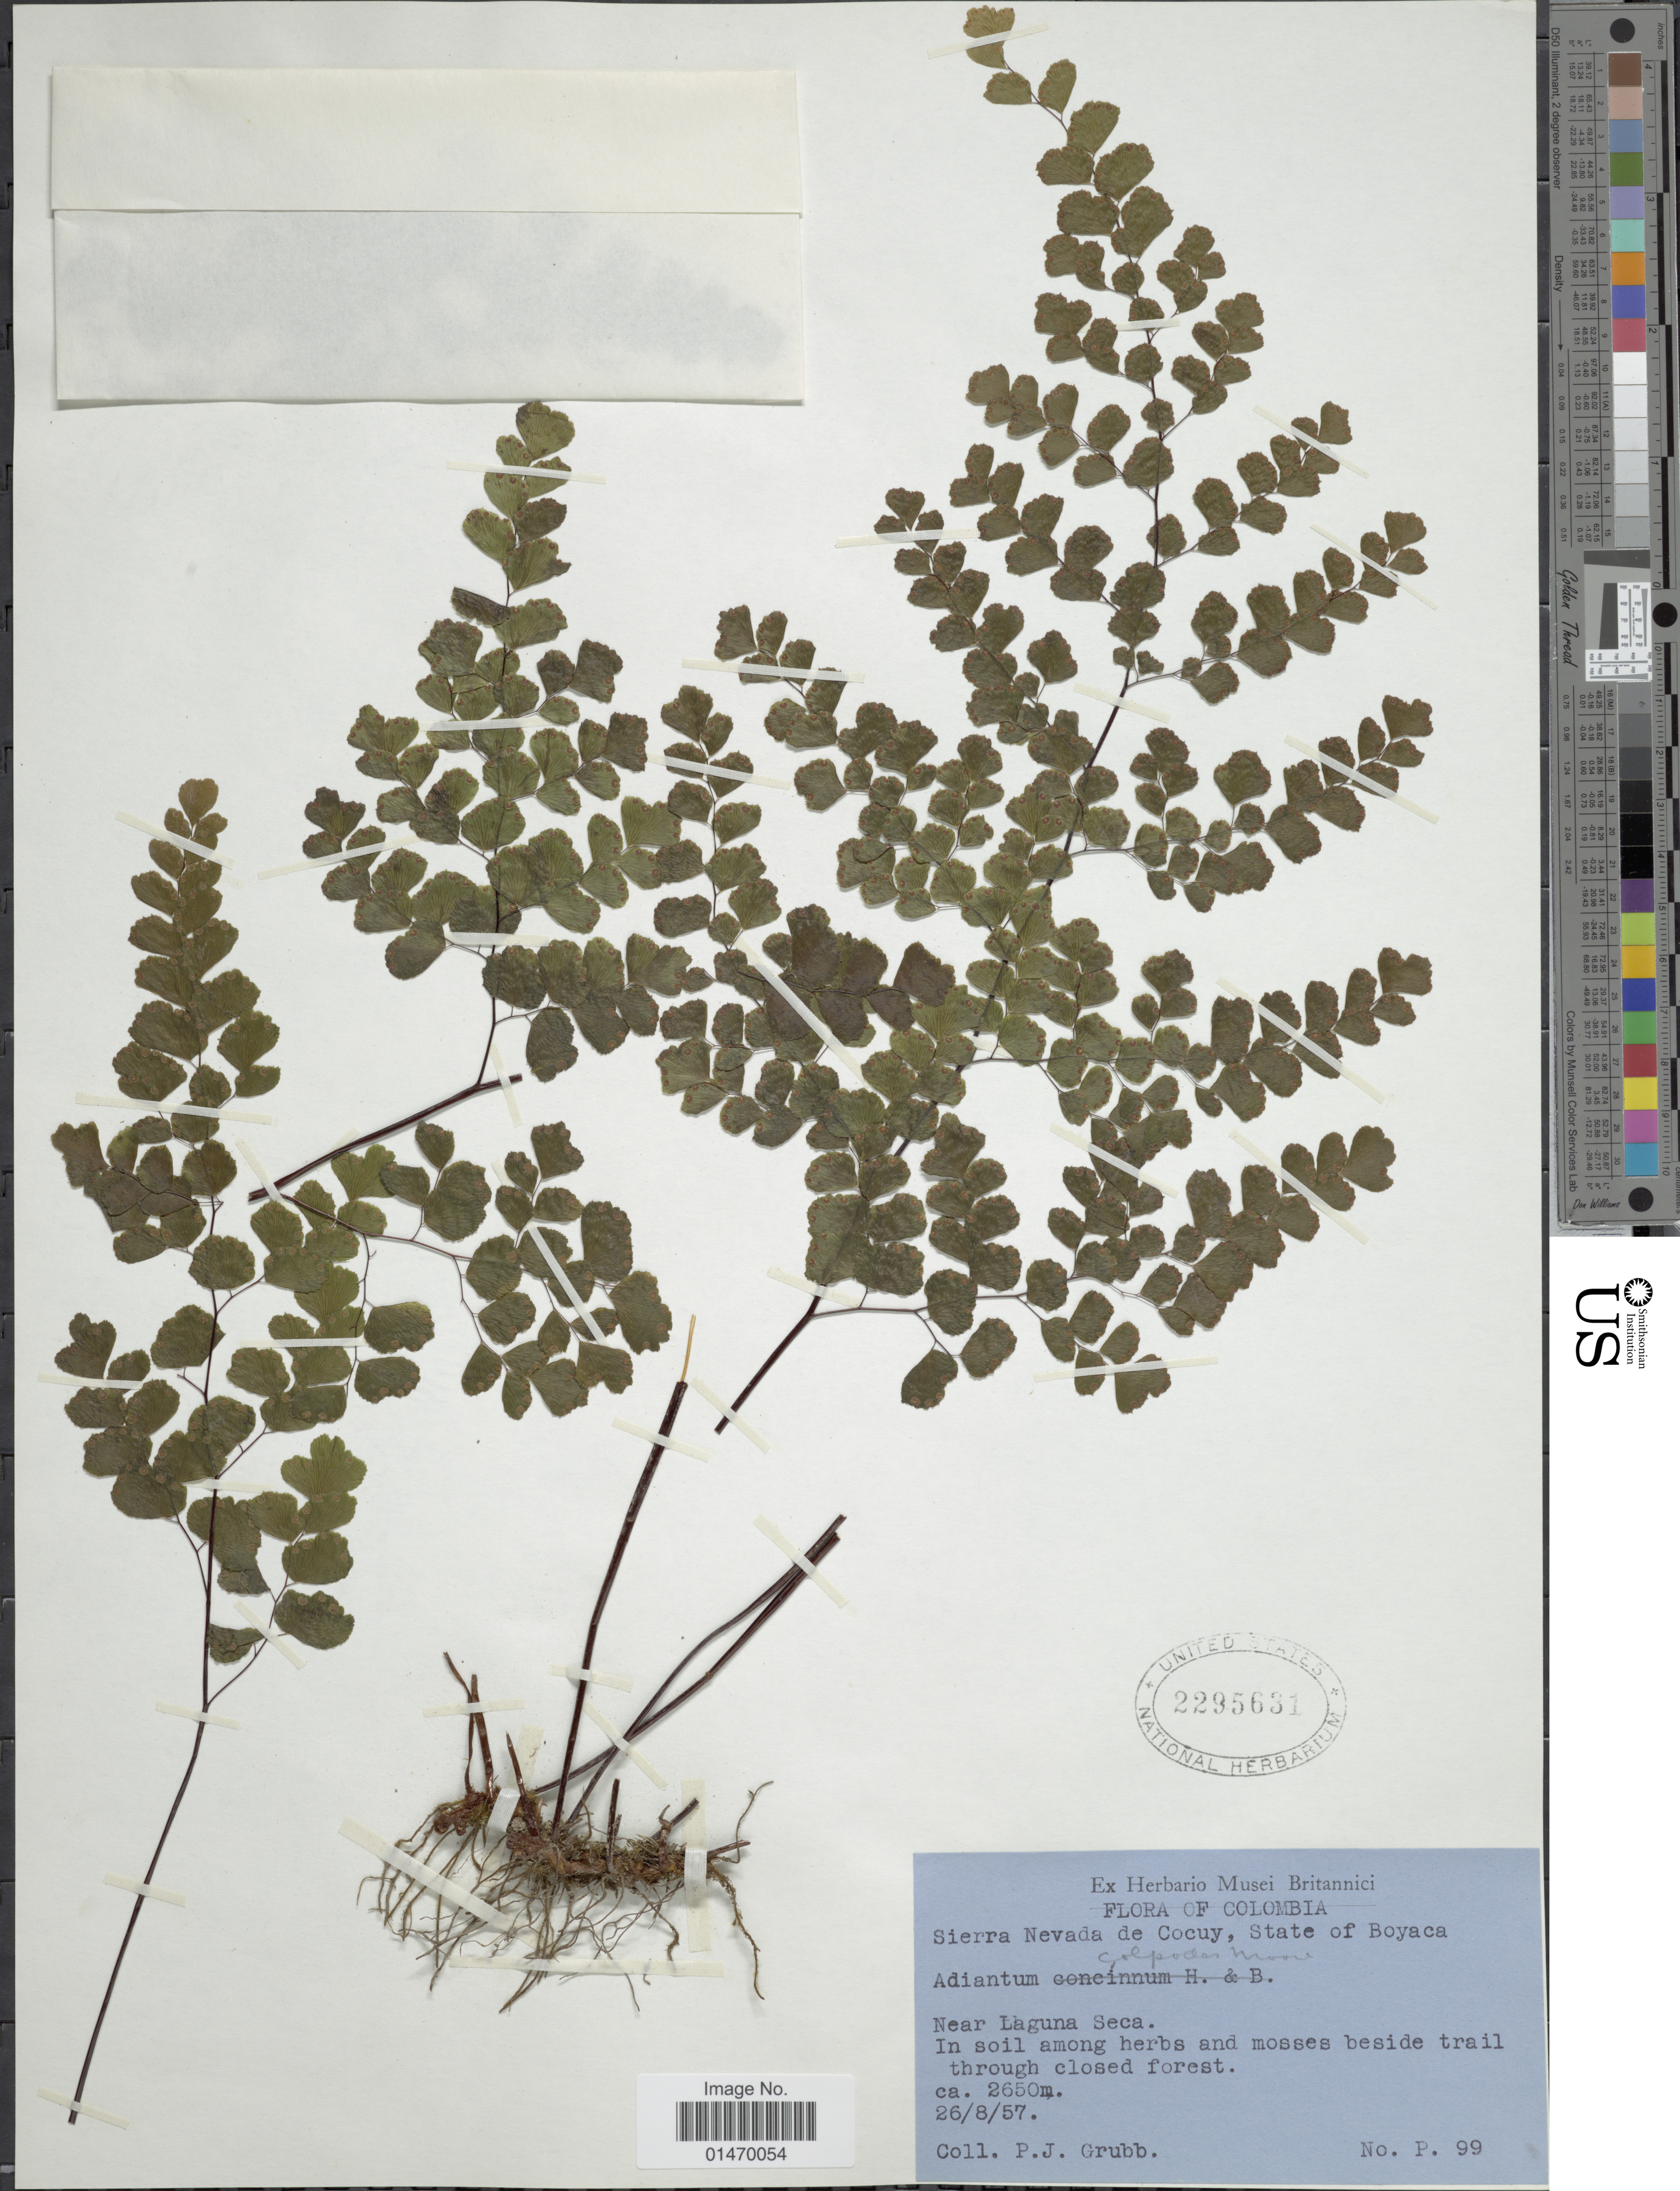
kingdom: Plantae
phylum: Tracheophyta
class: Polypodiopsida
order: Polypodiales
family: Pteridaceae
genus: Adiantum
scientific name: Adiantum colpodes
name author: T. Moore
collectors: P. J. Grubb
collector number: P. 99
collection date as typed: Transcribed d/m/y: 26/8/57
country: Colombia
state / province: Boyacá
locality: Sierra Nevada de Cocuy, near Laguna Seca.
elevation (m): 2650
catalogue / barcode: US 2295631